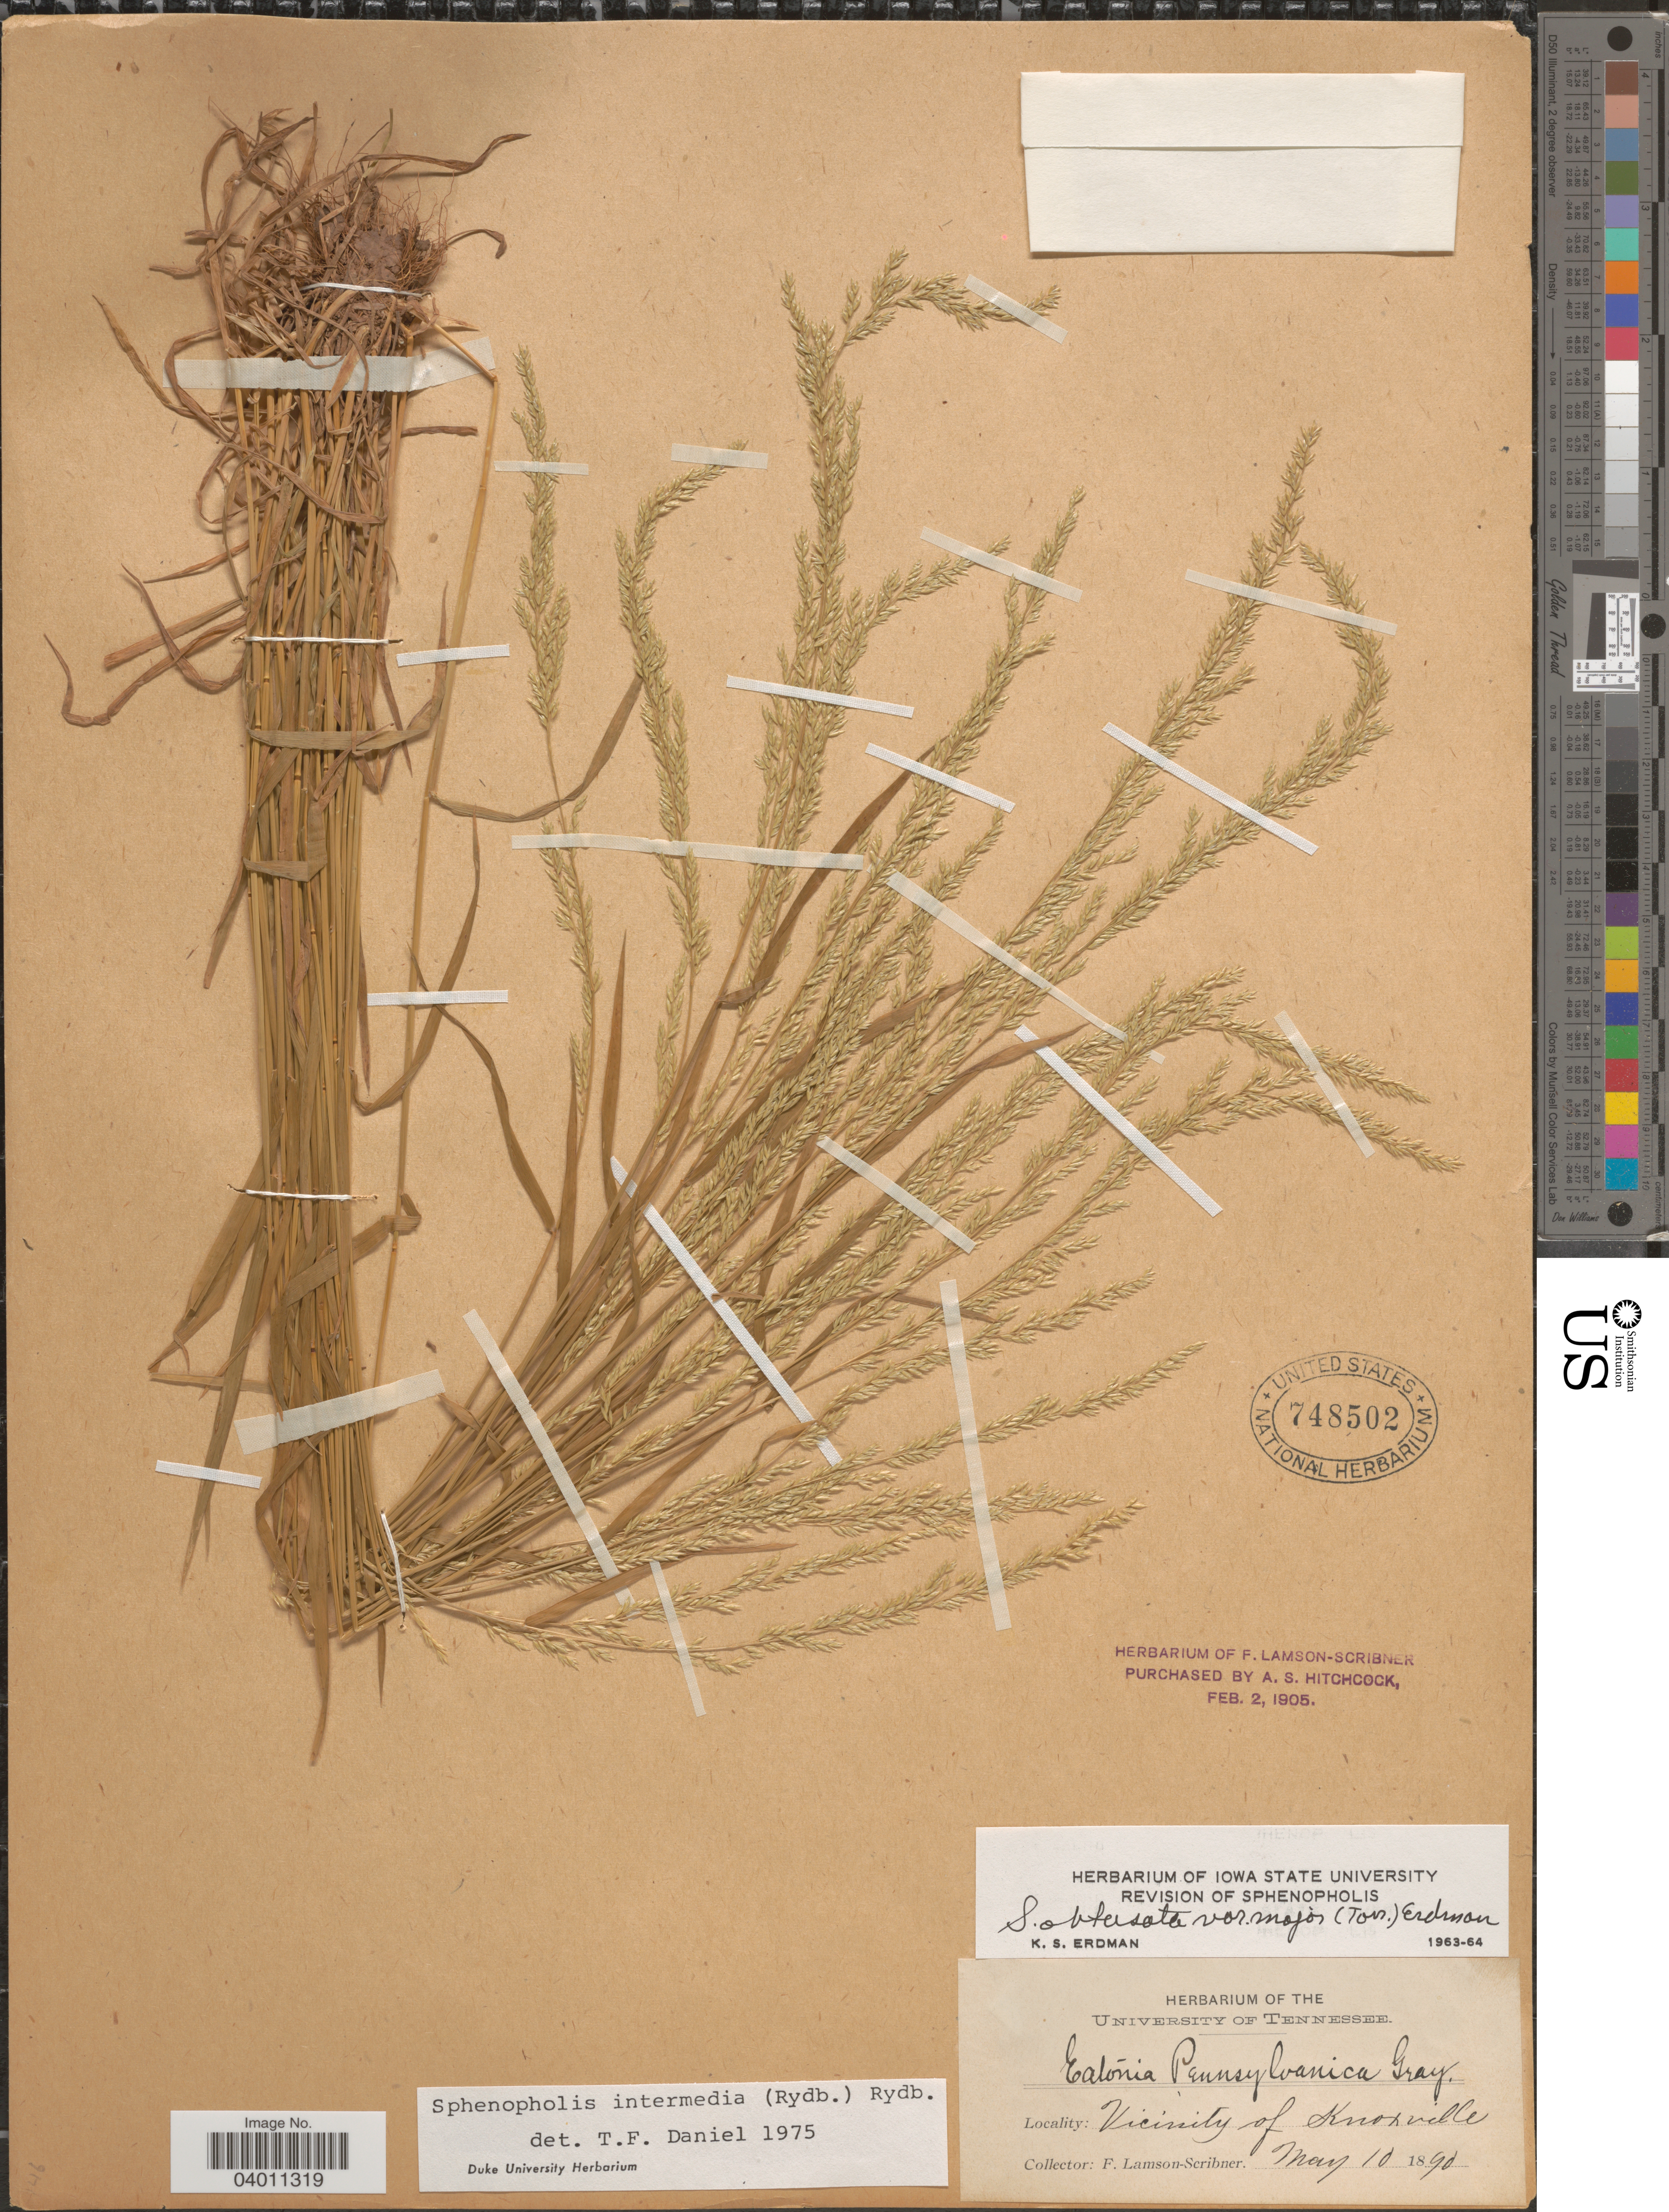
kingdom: Plantae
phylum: Tracheophyta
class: Liliopsida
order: Poales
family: Poaceae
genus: Sphenopholis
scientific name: Sphenopholis intermedia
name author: (Rydb.) Rydb.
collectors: F. Lamson-Scribner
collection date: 1890-05-10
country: United States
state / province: Tennessee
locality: Vicinity of Knoxville.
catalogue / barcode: US 748502